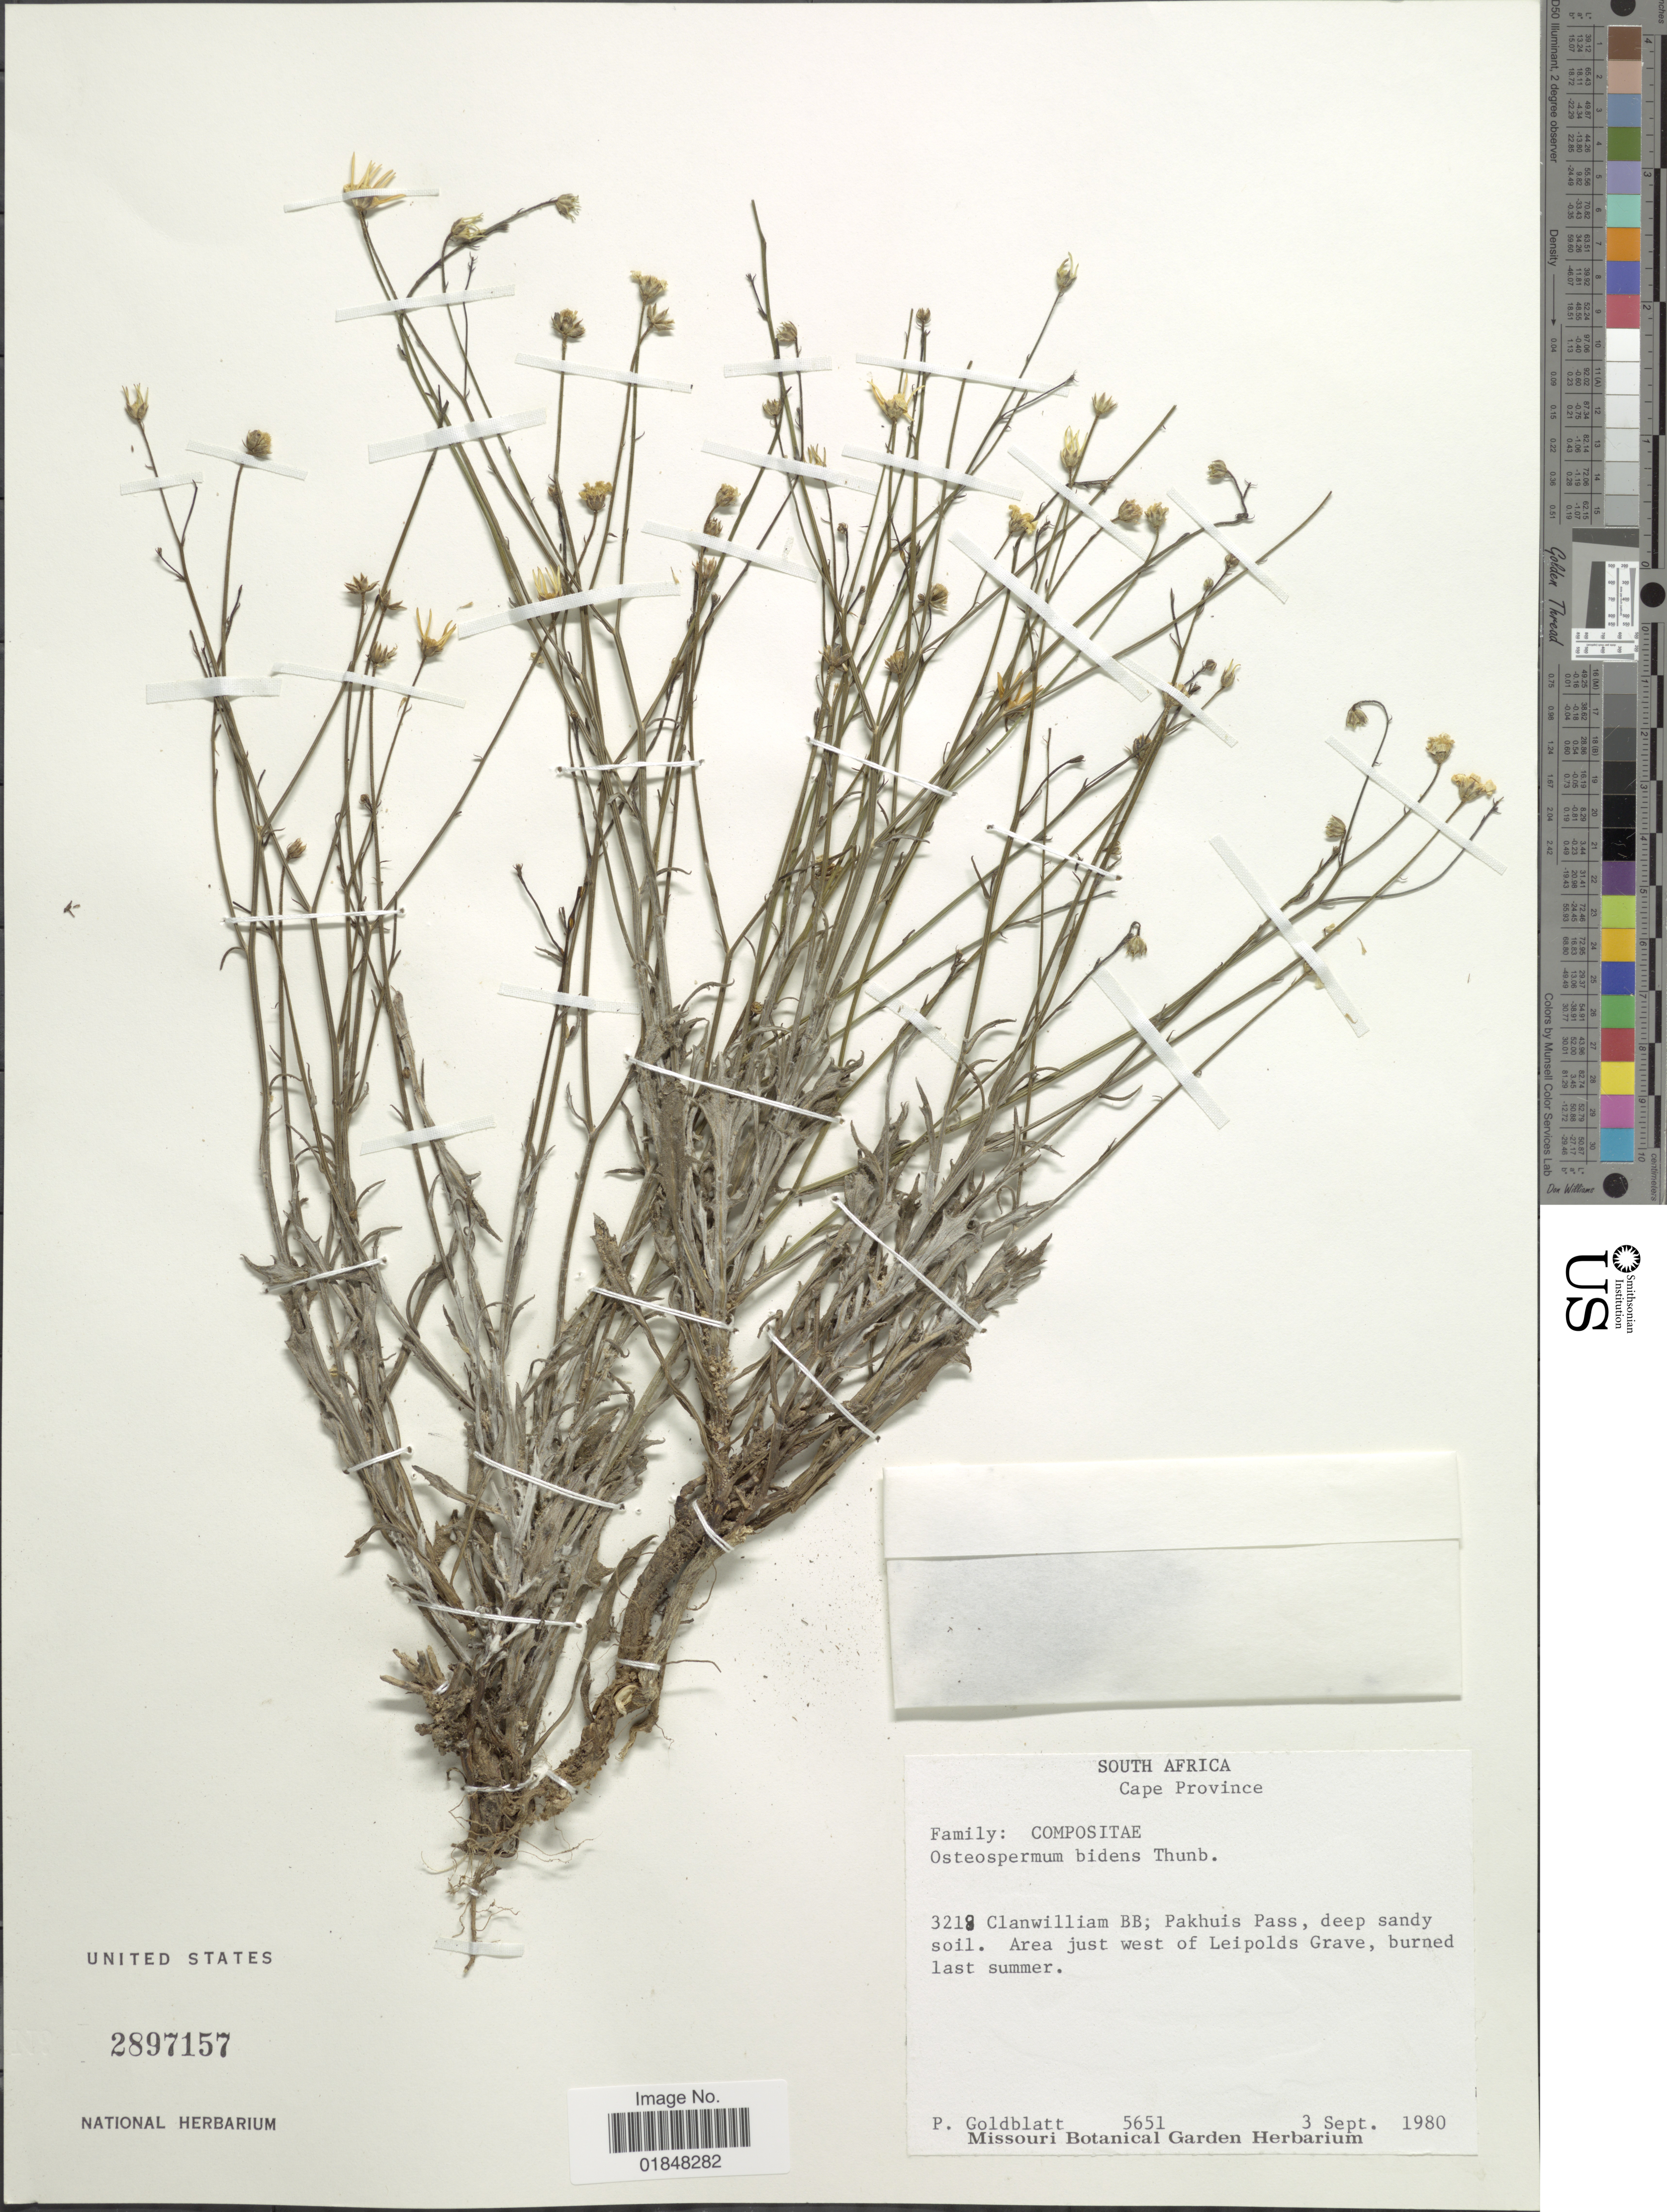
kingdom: Plantae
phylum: Tracheophyta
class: Magnoliopsida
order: Asterales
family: Asteraceae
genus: Osteospermum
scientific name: Osteospermum bolusii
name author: (Compton) Norl.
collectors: P. Goldblatt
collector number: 5651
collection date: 1980-09-03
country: South Africa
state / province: Western Cape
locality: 3218 Clanwilliam BB; Pakhuis Pass, Area just west of Leipolds Grave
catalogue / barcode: US 2897157